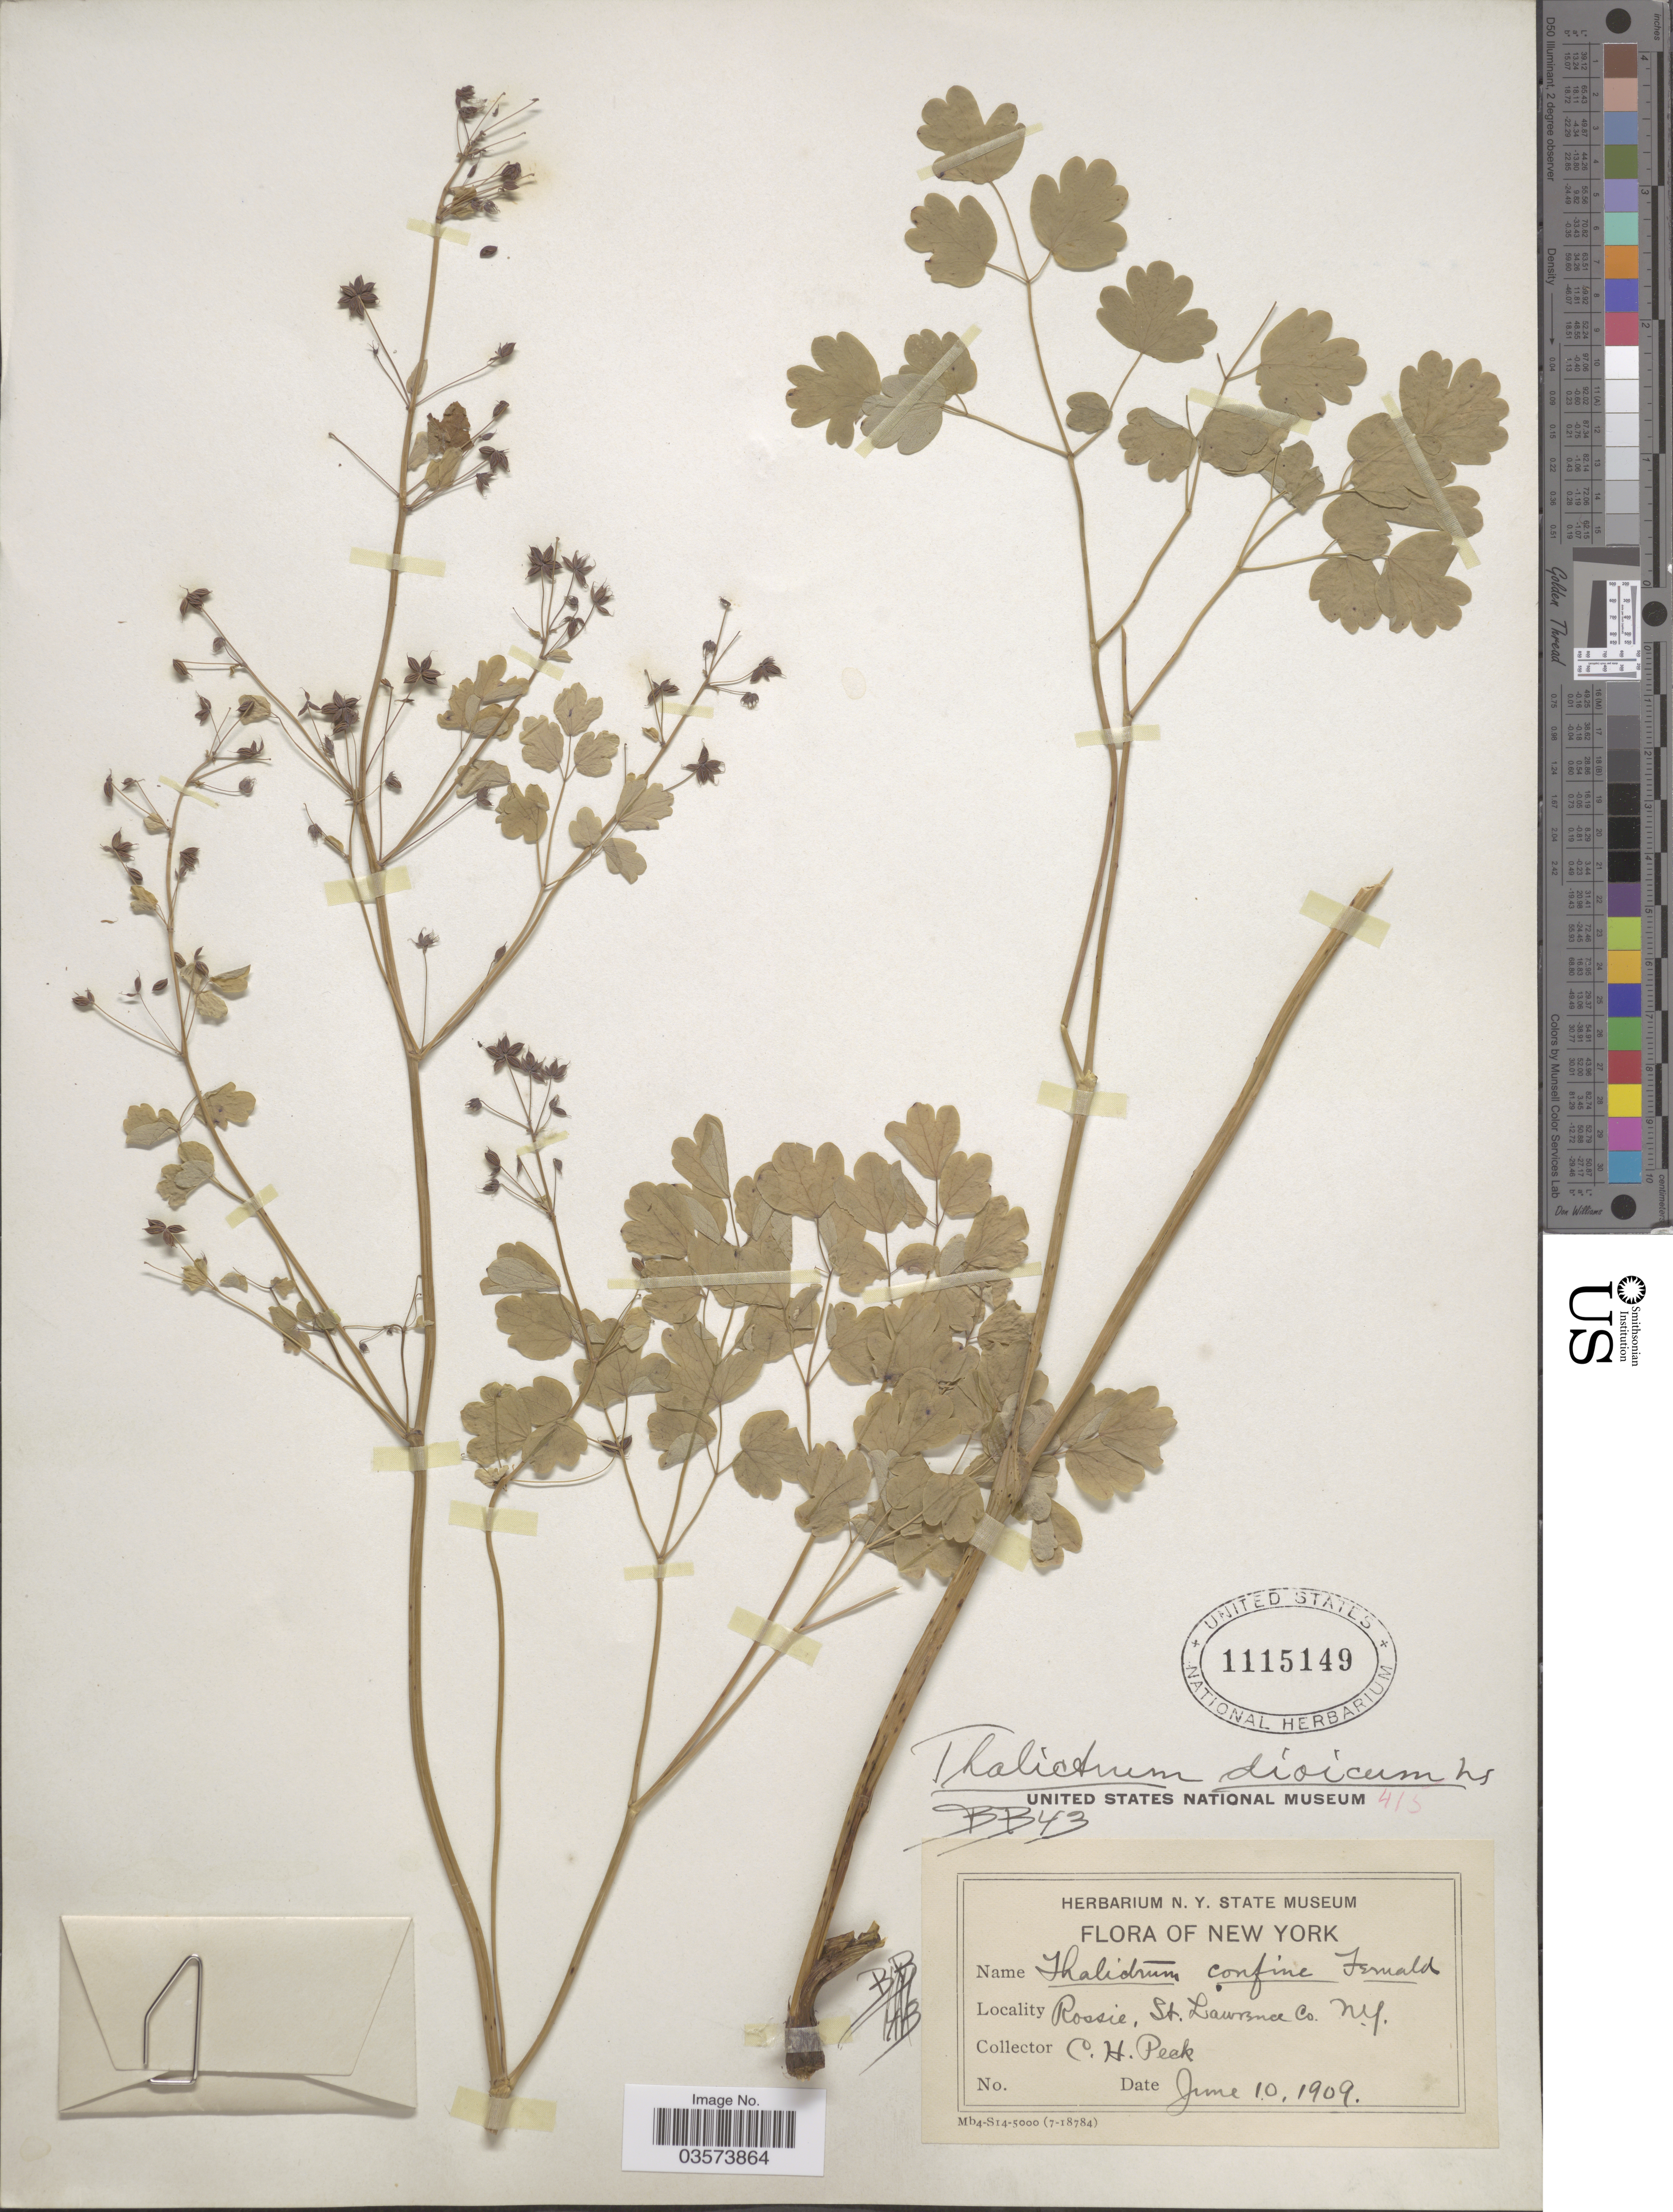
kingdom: Plantae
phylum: Tracheophyta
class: Magnoliopsida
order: Ranunculales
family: Ranunculaceae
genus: Thalictrum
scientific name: Thalictrum dioicum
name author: L.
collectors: C. H. Peck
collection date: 1909-06-10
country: United States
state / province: New York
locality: Rossie, St. Lawrence Co.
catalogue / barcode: US 1115149